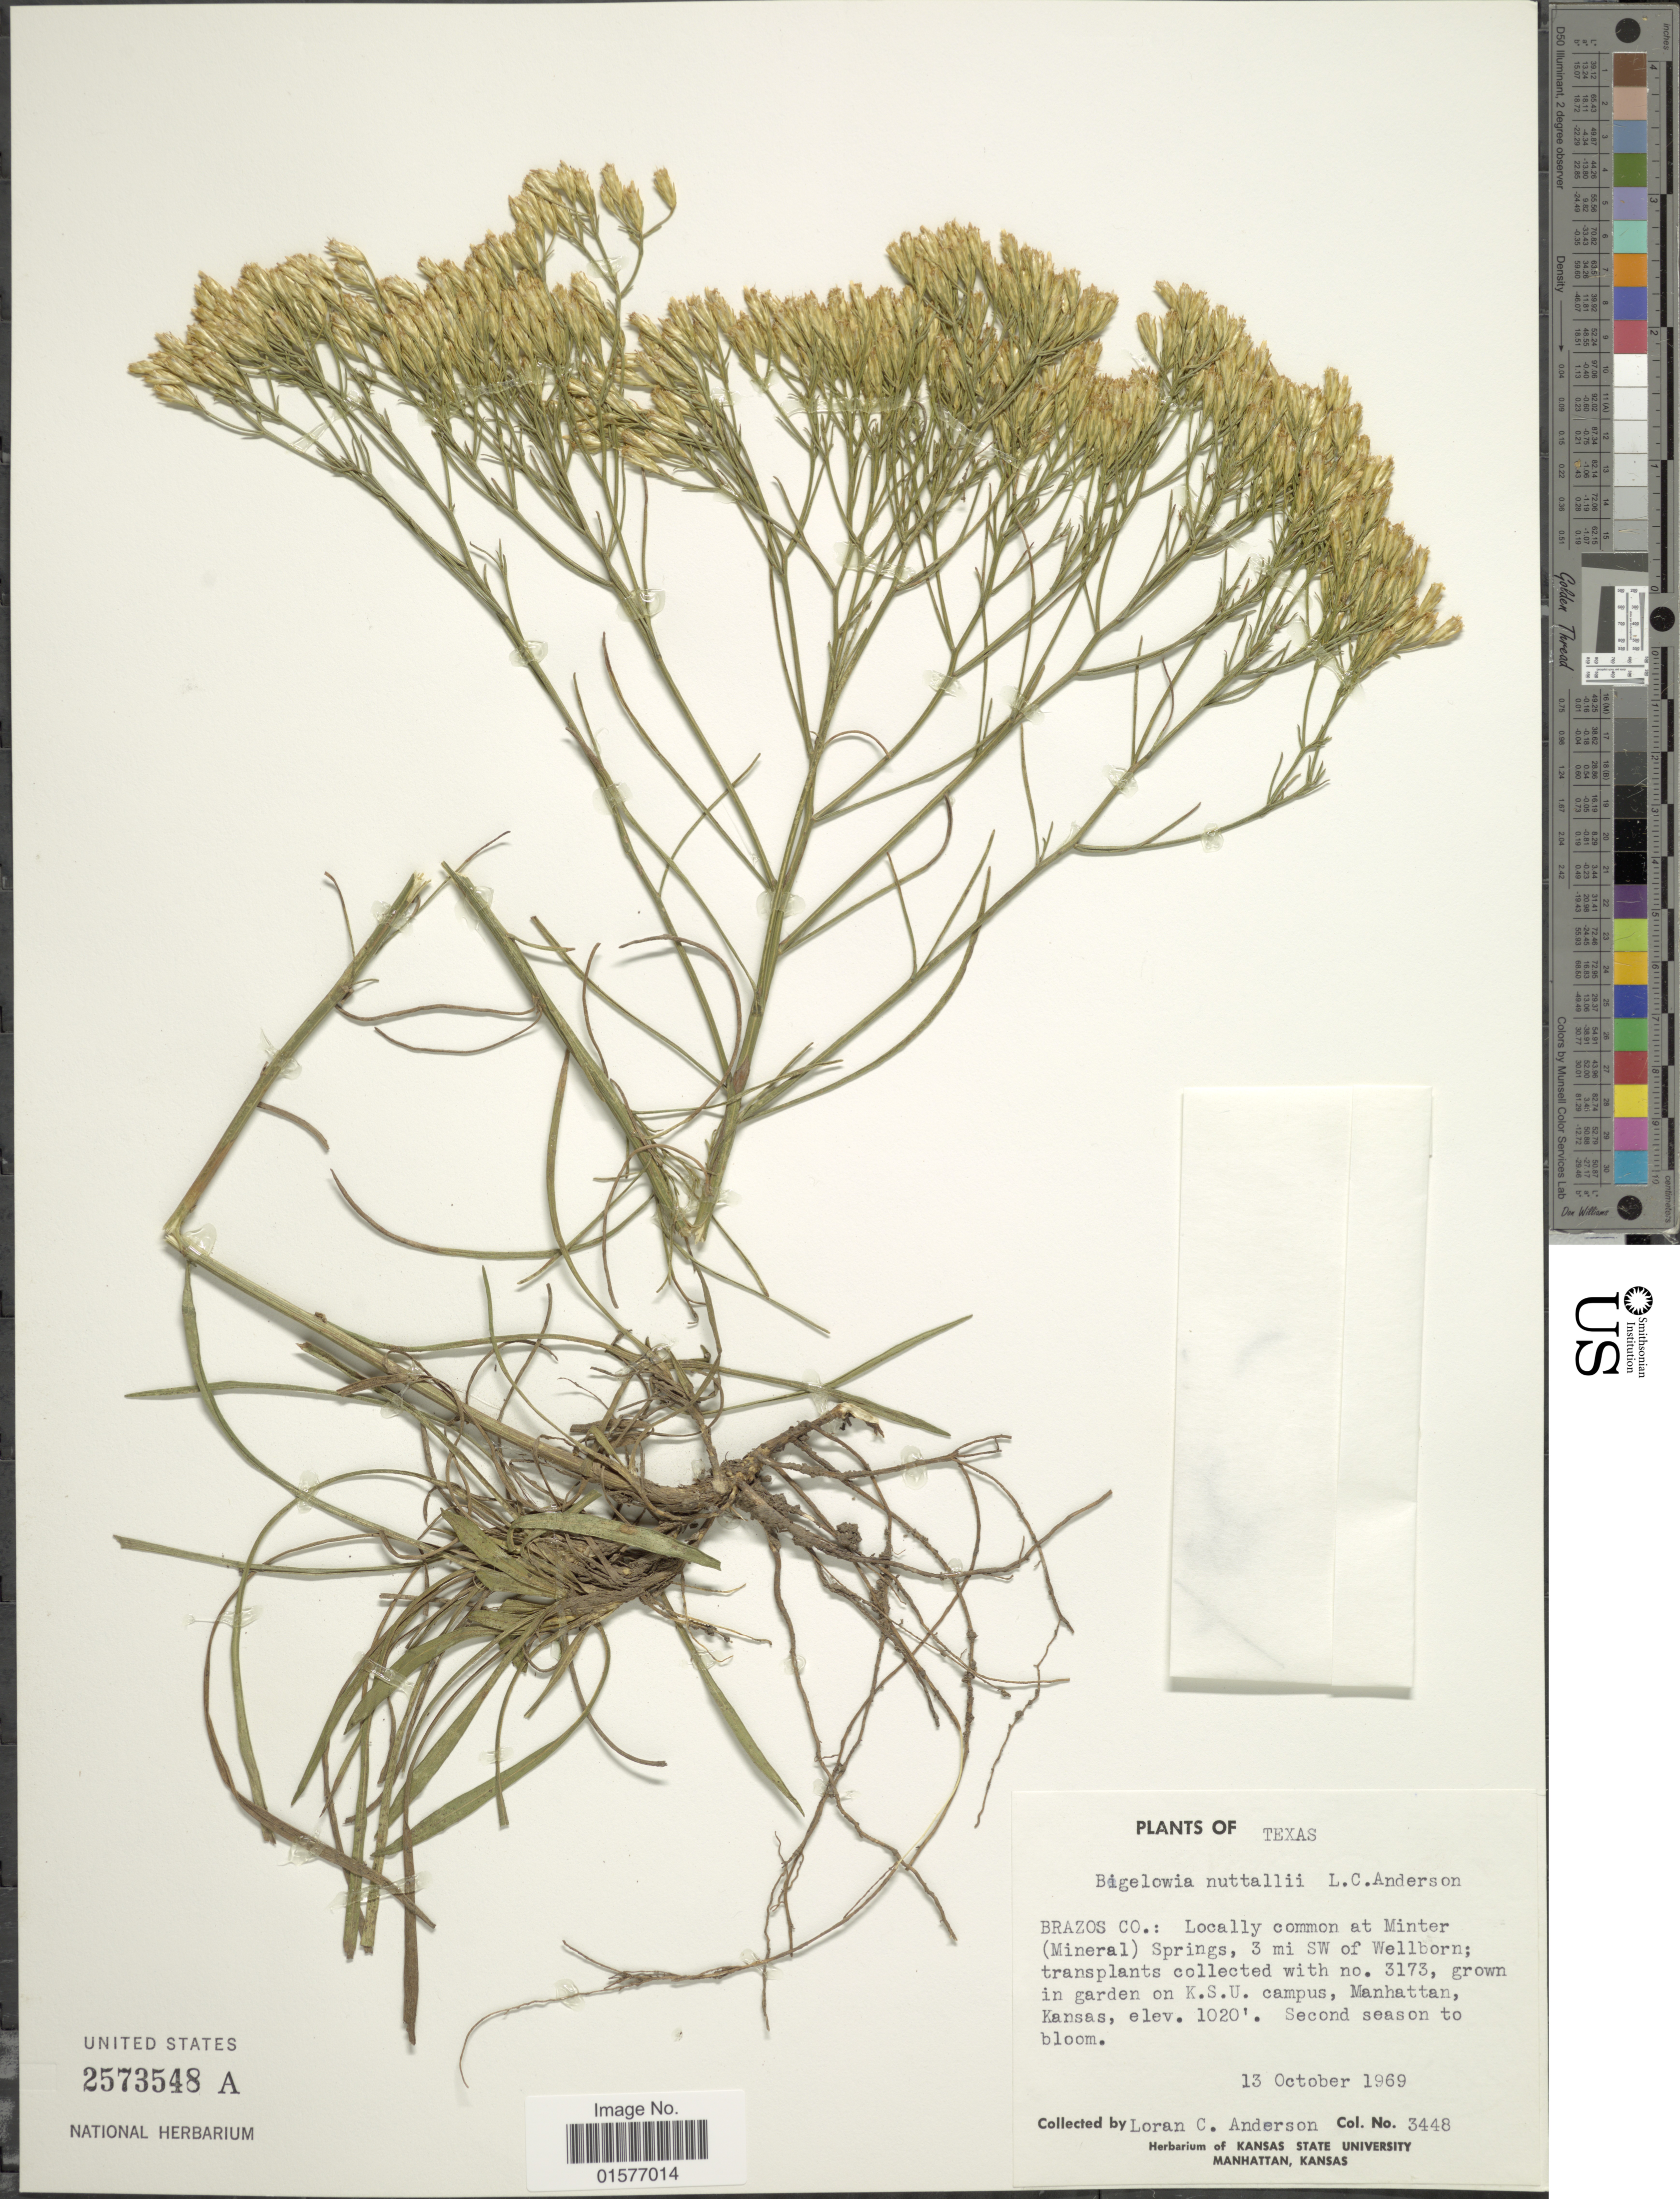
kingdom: Plantae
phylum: Tracheophyta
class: Magnoliopsida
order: Asterales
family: Asteraceae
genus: Bigelowia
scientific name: Bigelowia nuttallii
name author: L.C. Anderson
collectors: L. C. Anderson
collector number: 3448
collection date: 1969-10-13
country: United States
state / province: Texas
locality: Brazos Co.: Locally common at Minter (Mineral) Springs, 3 mi SW of Wellborn; transplants collected with no. 3173, grown in garden on K.S.U. campus, Manhattan, Kansas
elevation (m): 311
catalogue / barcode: US 2573548A